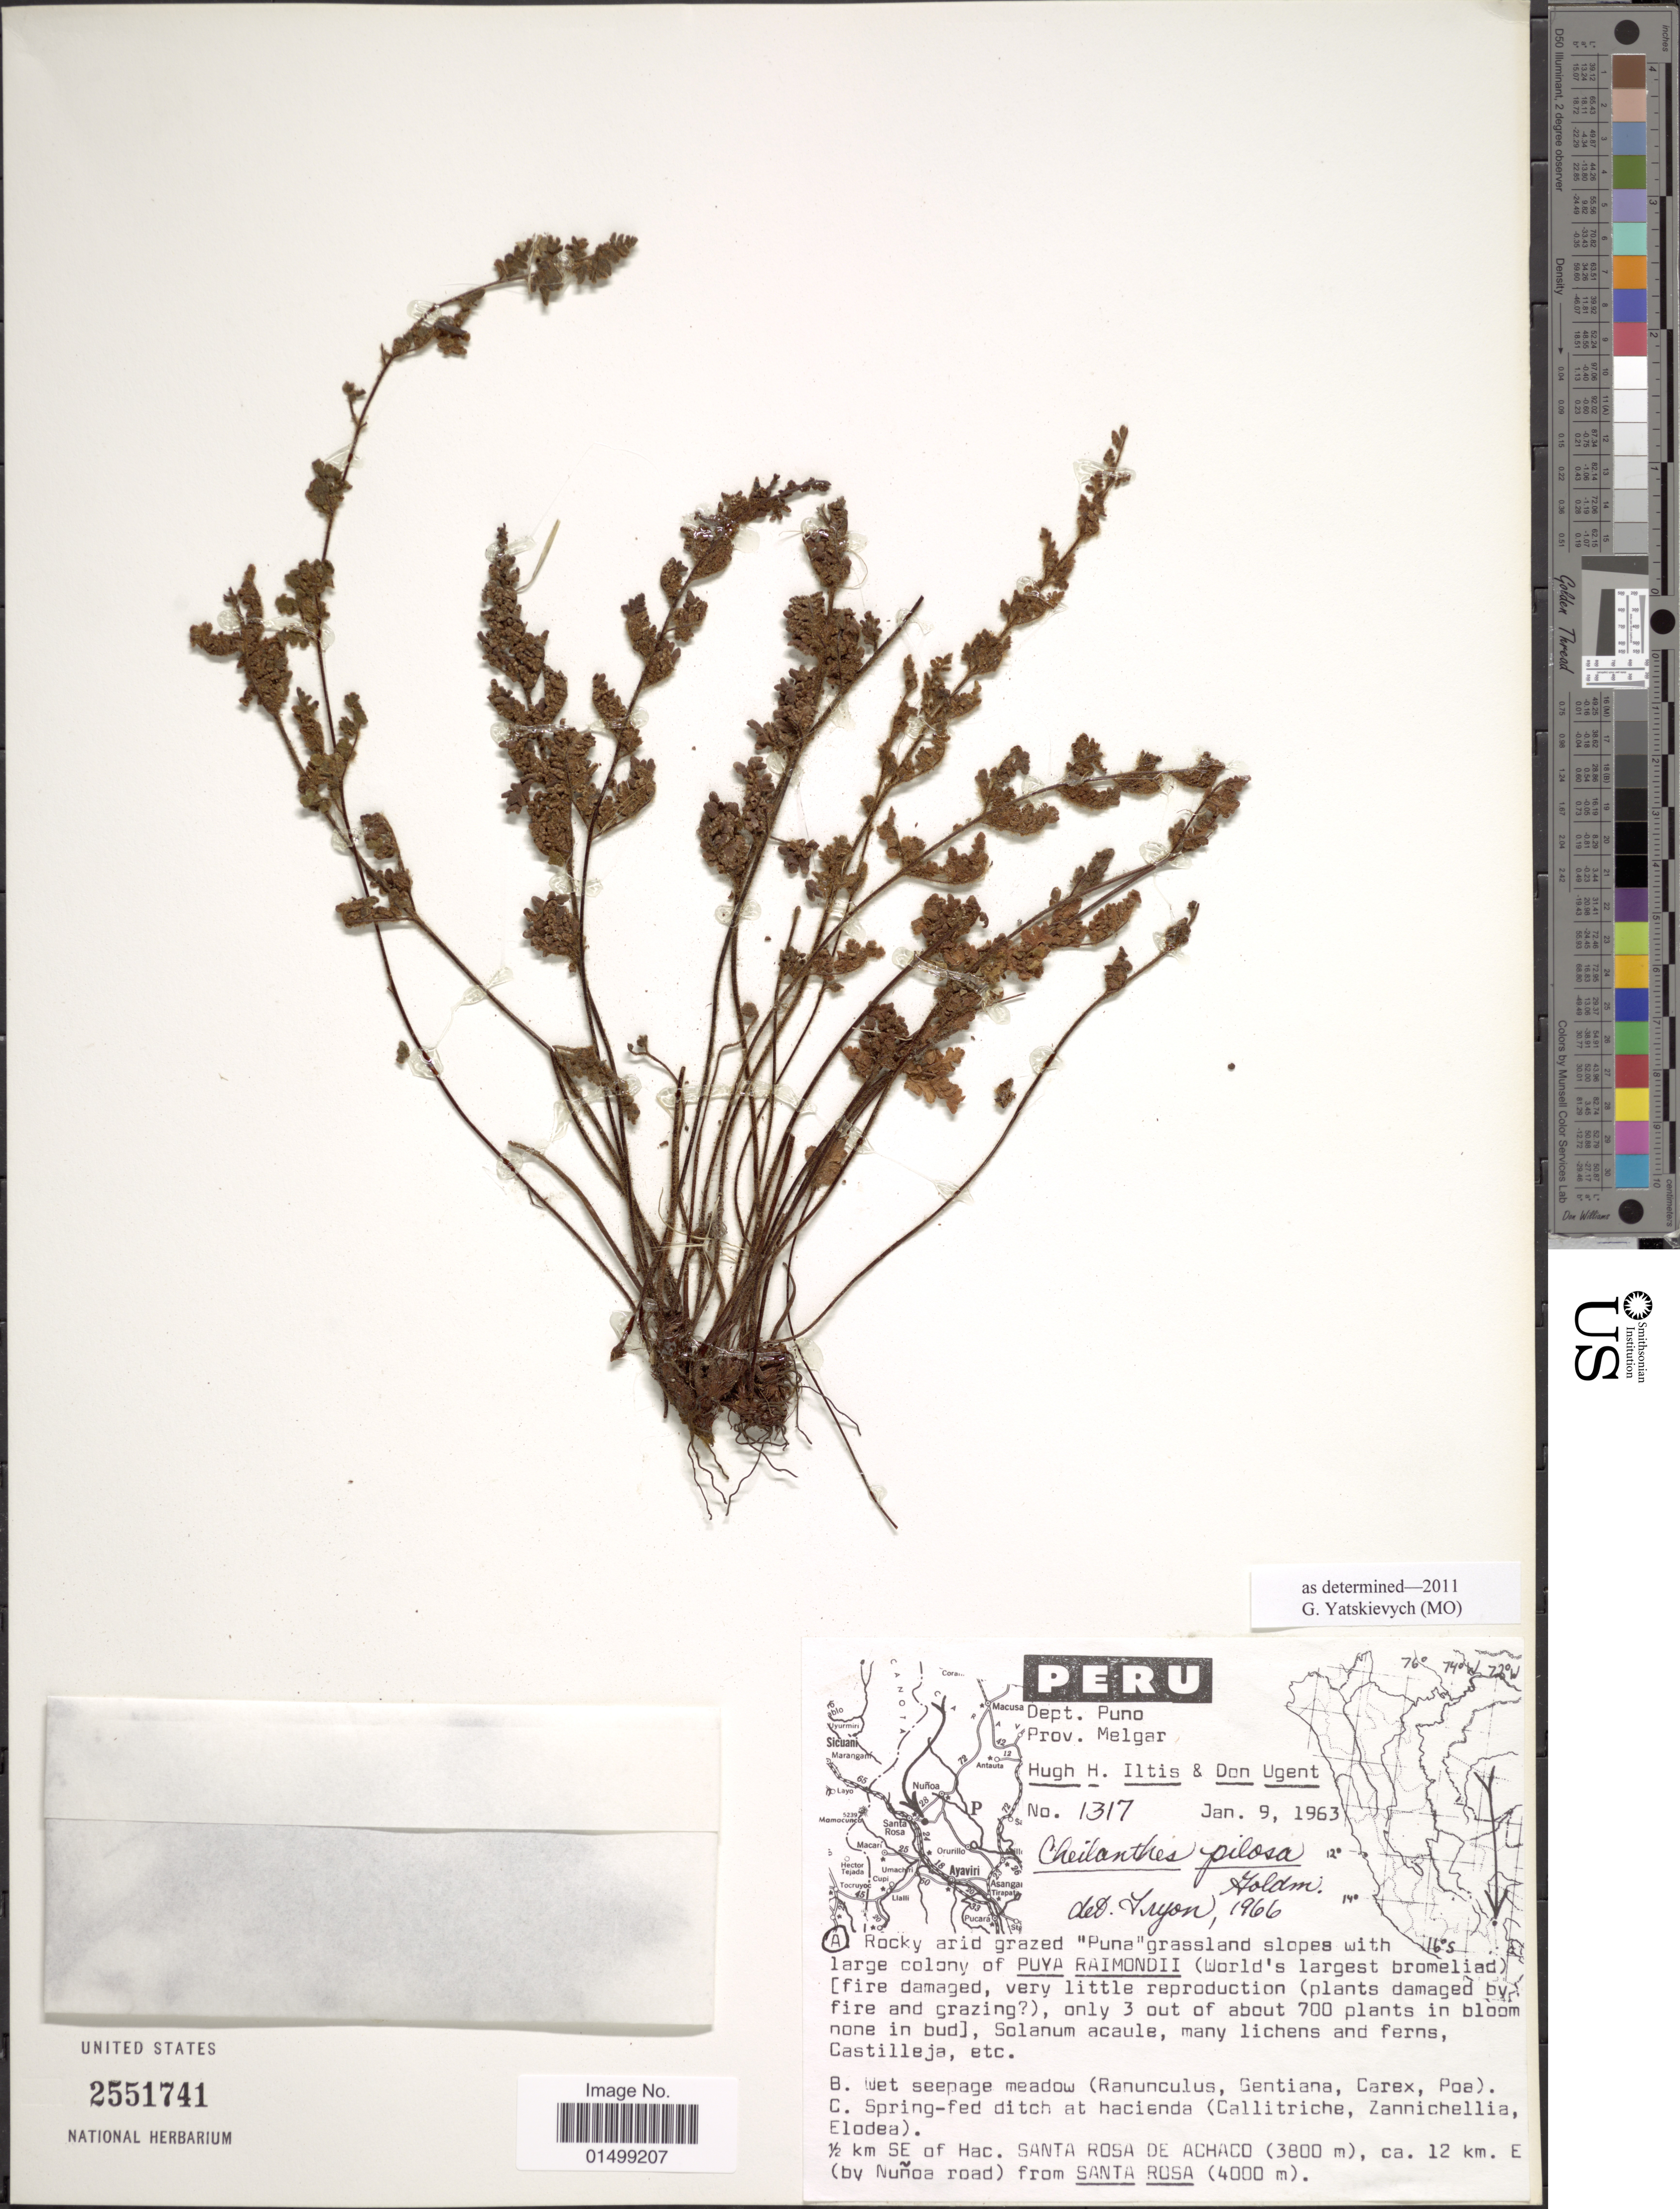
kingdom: Plantae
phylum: Tracheophyta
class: Polypodiopsida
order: Polypodiales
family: Pteridaceae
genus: Cheilanthes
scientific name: Cheilanthes pilosa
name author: Goldm.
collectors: H. H. Iltis & D. Ugent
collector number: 1317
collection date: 1963-01-09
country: Peru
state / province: Puno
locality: Prov. Melgar, spring-fed ditch at hacienda (Callitriche, Zannichellia, Elodea), 1/2 km SE of Hac. Santa Rosa de Achaco, ca. 12 km. E ( by Nuñoa road) from Santa Rosa.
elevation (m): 3800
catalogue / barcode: US 2551741